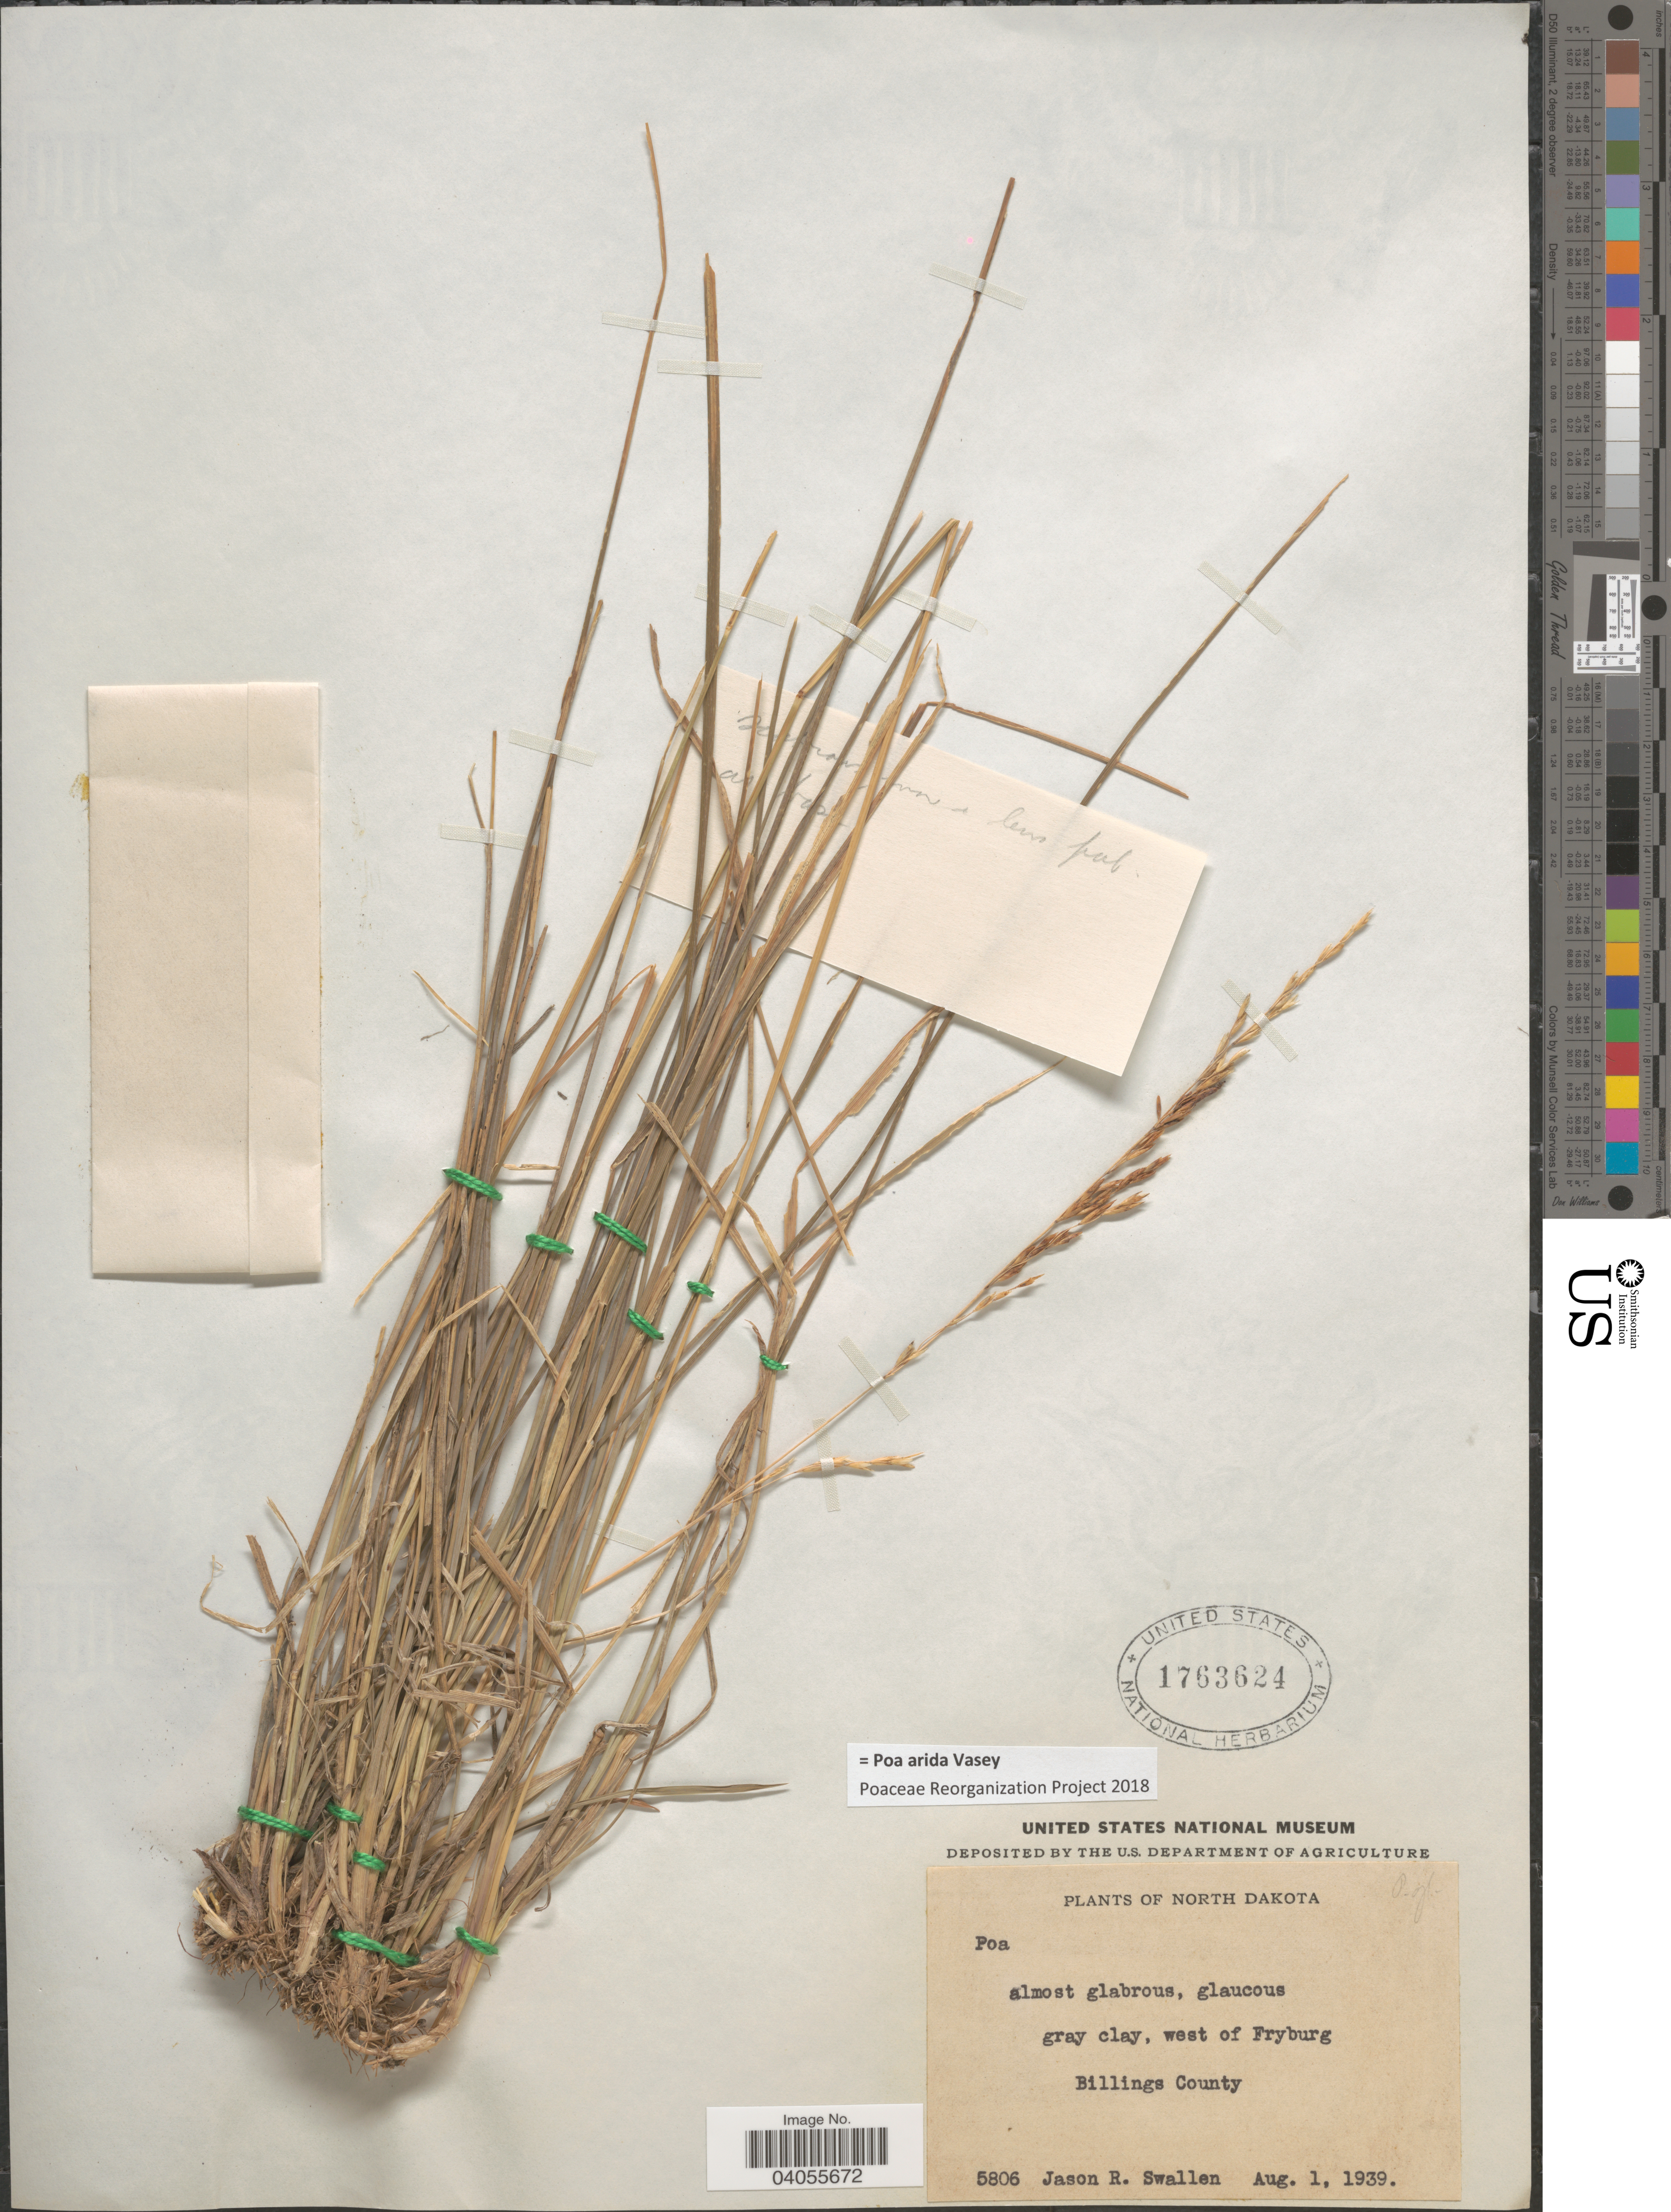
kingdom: Plantae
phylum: Tracheophyta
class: Liliopsida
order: Poales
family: Poaceae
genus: Poa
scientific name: Poa arida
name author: Vasey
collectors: J. R. Swallen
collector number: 5806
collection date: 1939-08-01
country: United States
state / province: North Dakota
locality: West of Fryburg. Billings County.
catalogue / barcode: US 1763624